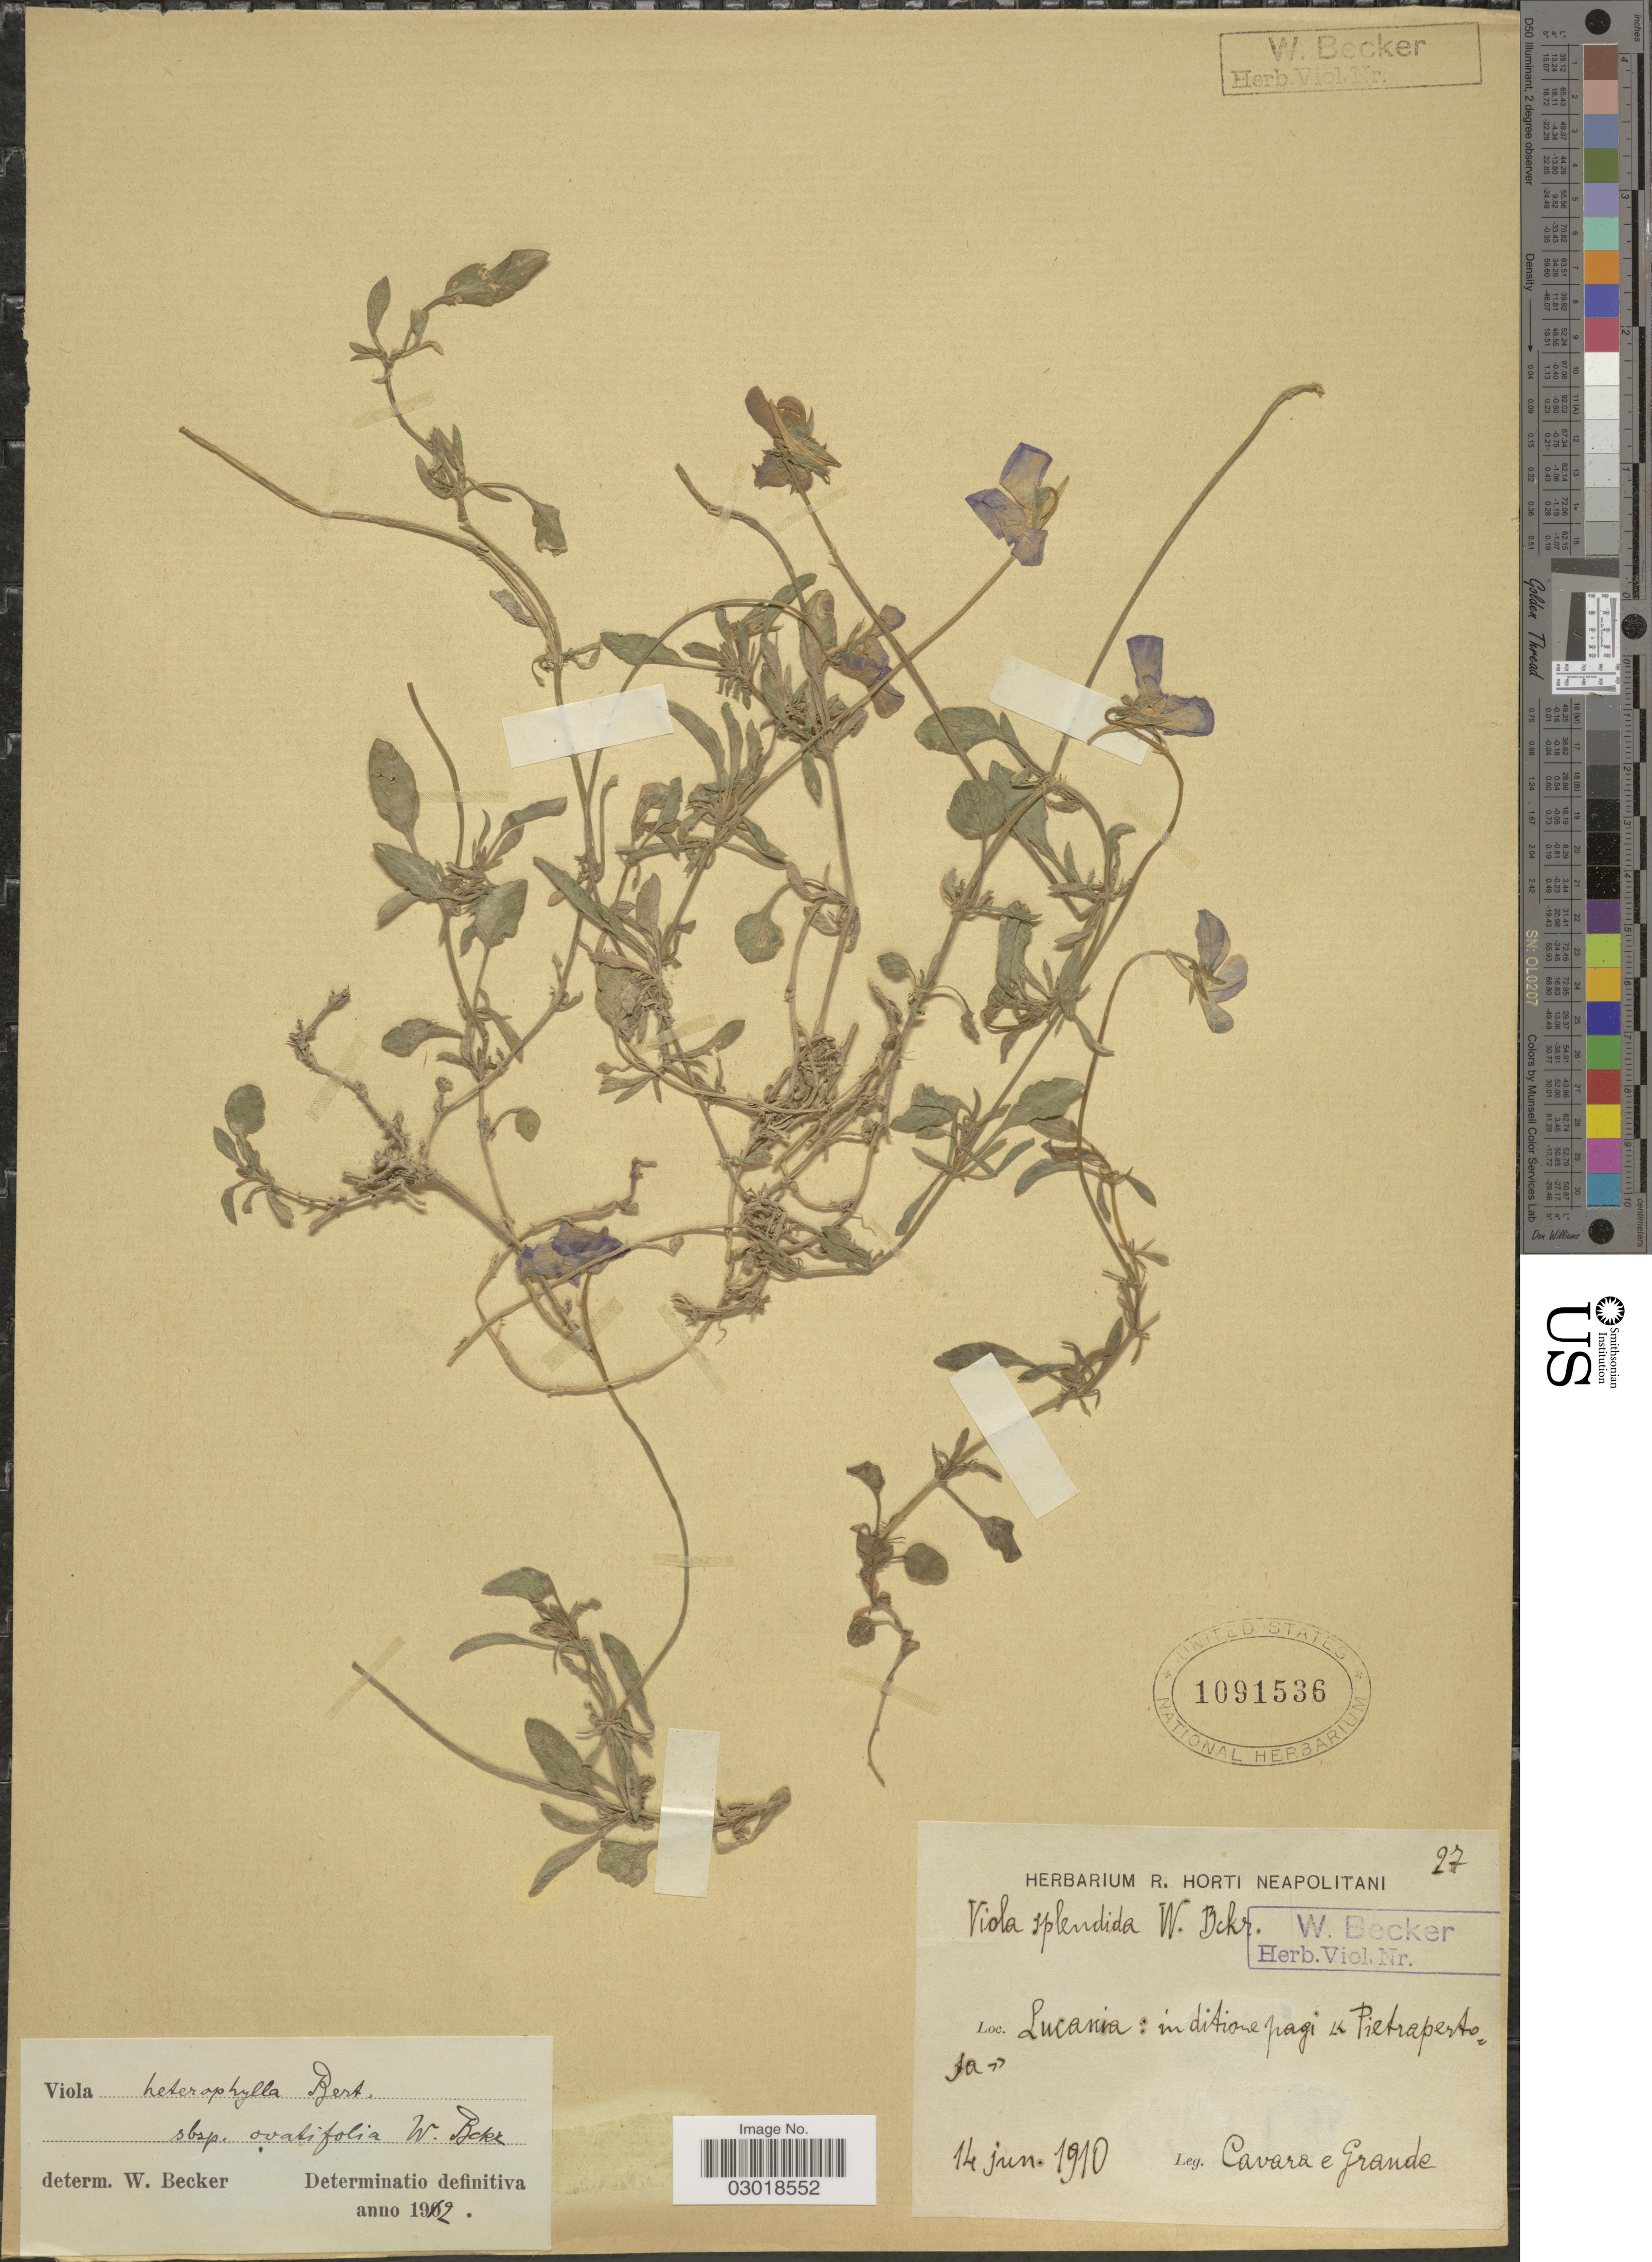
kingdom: Plantae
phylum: Tracheophyta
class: Magnoliopsida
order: Malpighiales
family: Violaceae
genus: Viola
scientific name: Viola heterophylla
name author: Muhl.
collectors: Cavara & -- Grande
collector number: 27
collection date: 1910-06-14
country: Italy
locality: Lucania: in ditione pagi in Pietrapertosa.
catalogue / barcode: US 1091536